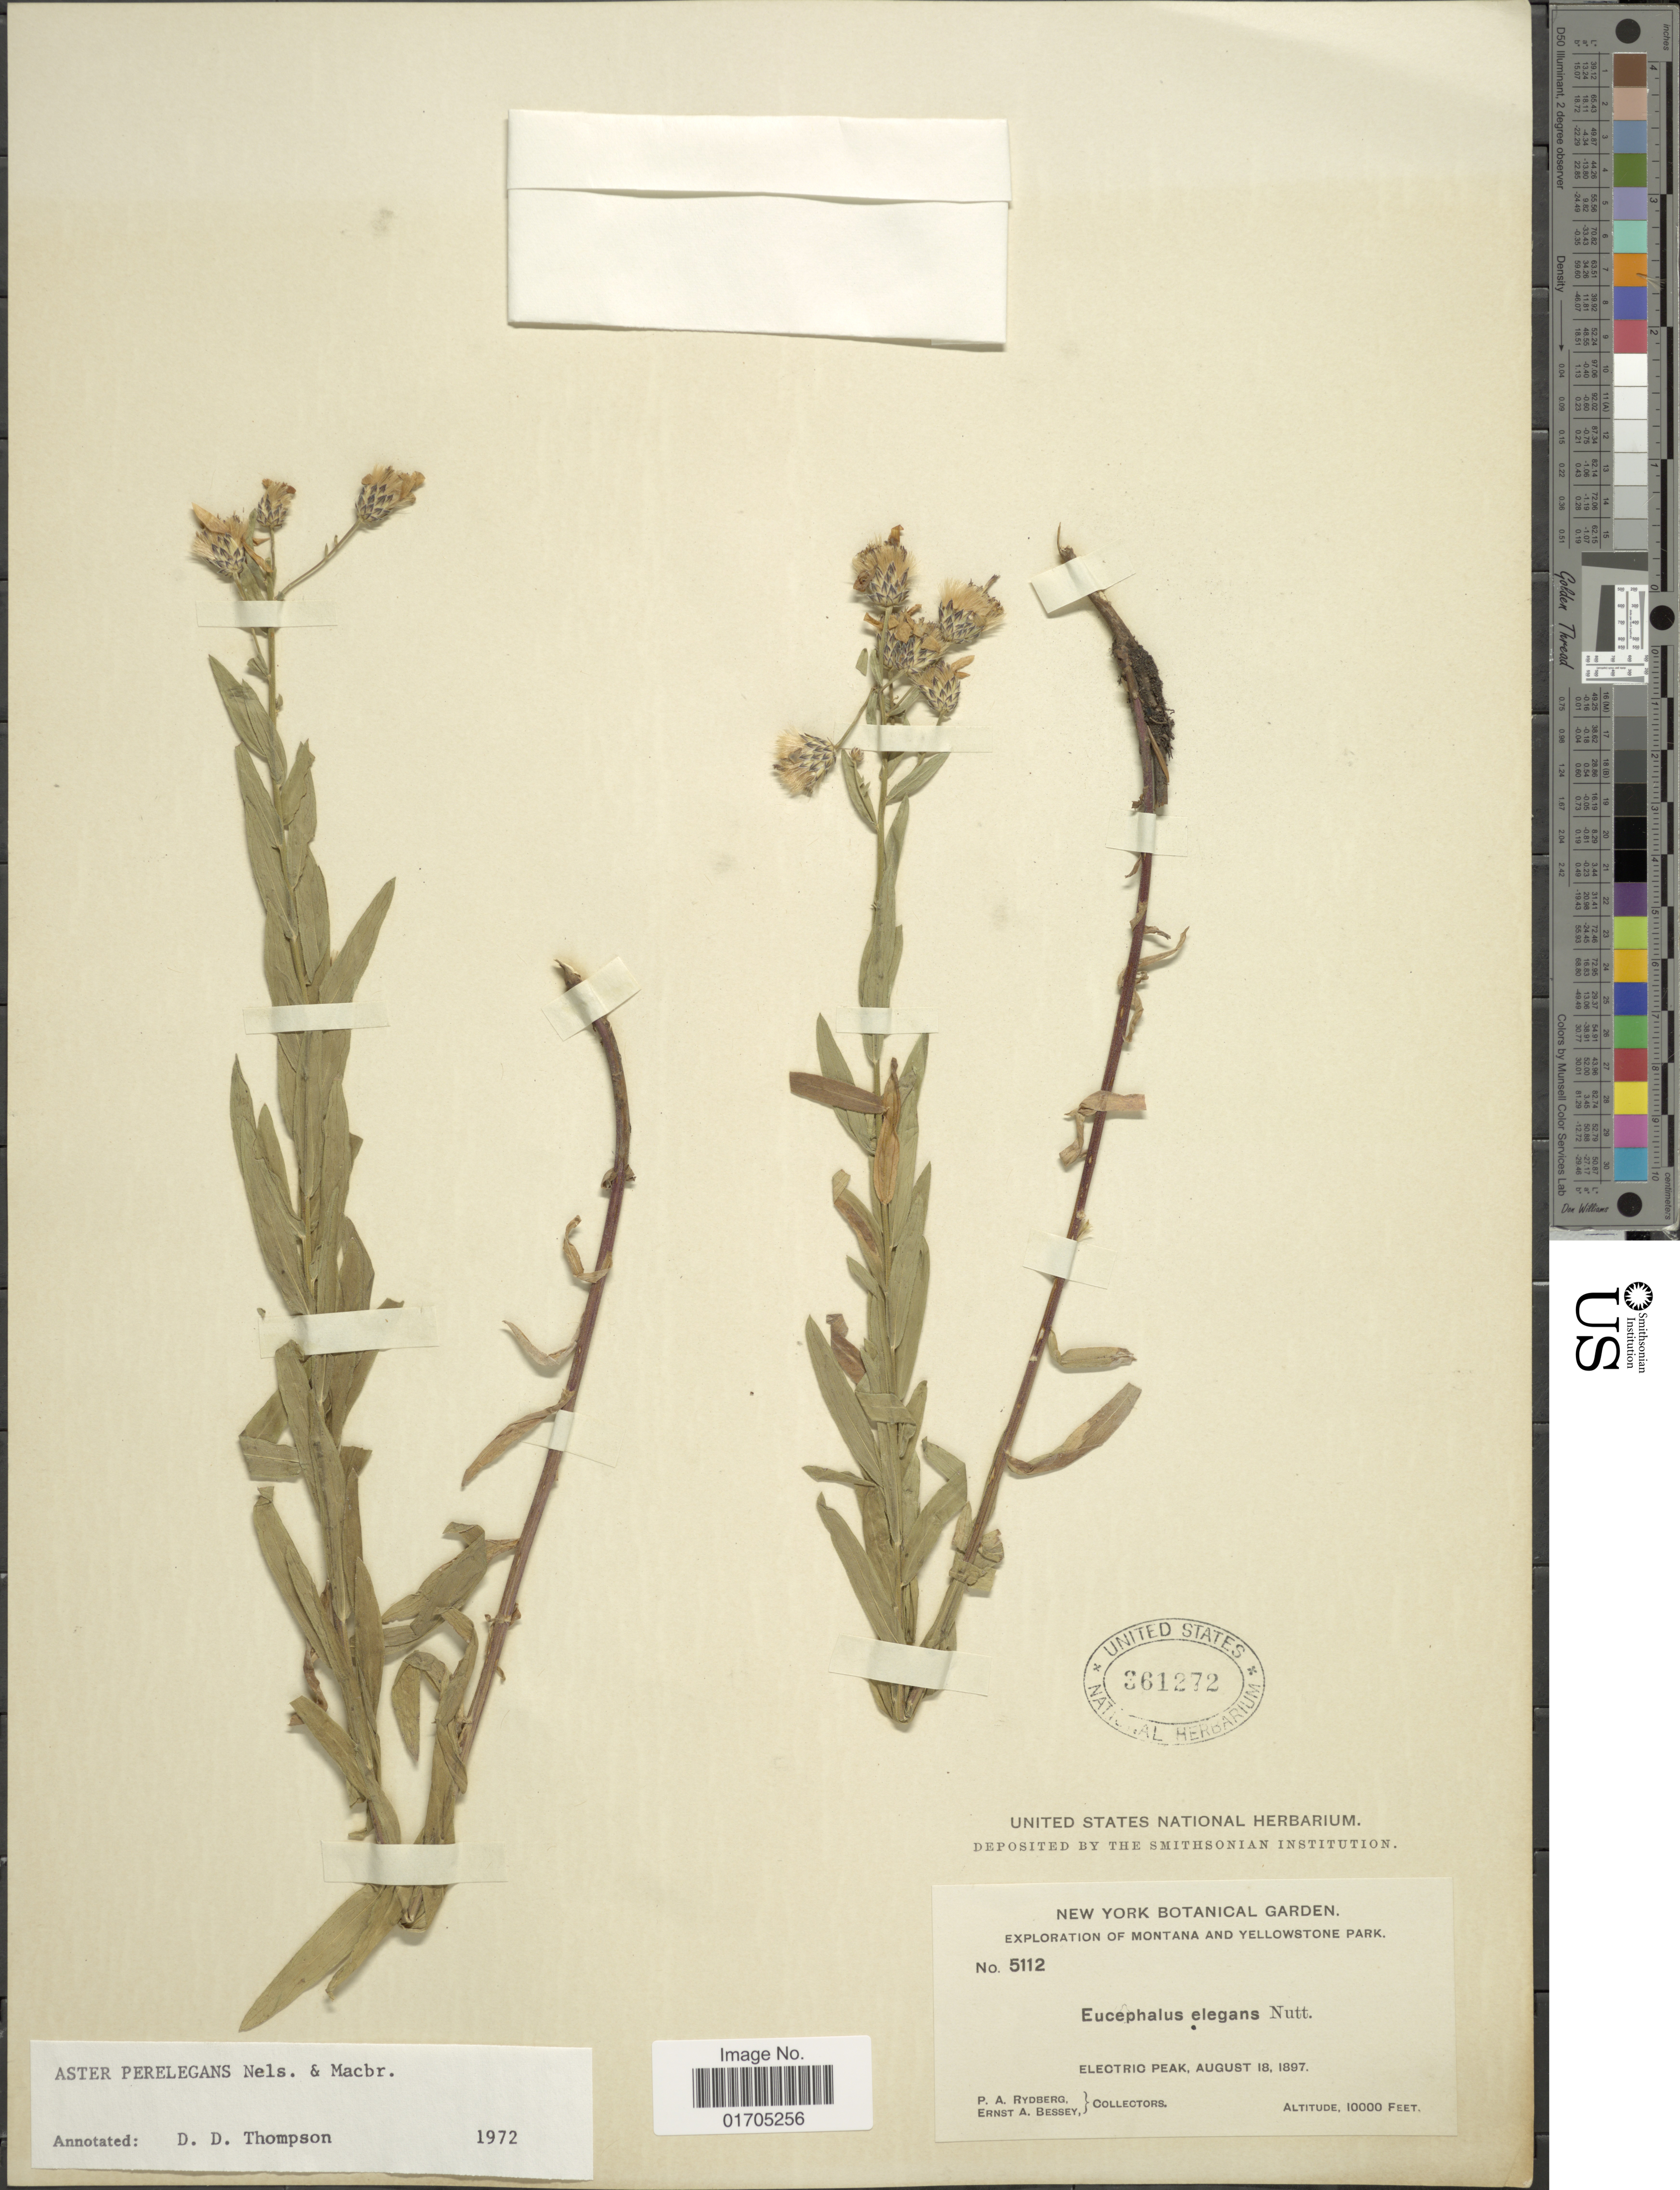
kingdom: Plantae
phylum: Tracheophyta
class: Magnoliopsida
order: Asterales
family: Asteraceae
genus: Eucephalus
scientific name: Eucephalus elegans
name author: Nutt.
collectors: P. A. Rydberg & E. A. Bessey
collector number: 5112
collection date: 1897-08-18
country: United States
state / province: Montana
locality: Yellowstone Park, Electric Park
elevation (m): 3048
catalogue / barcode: US 361272